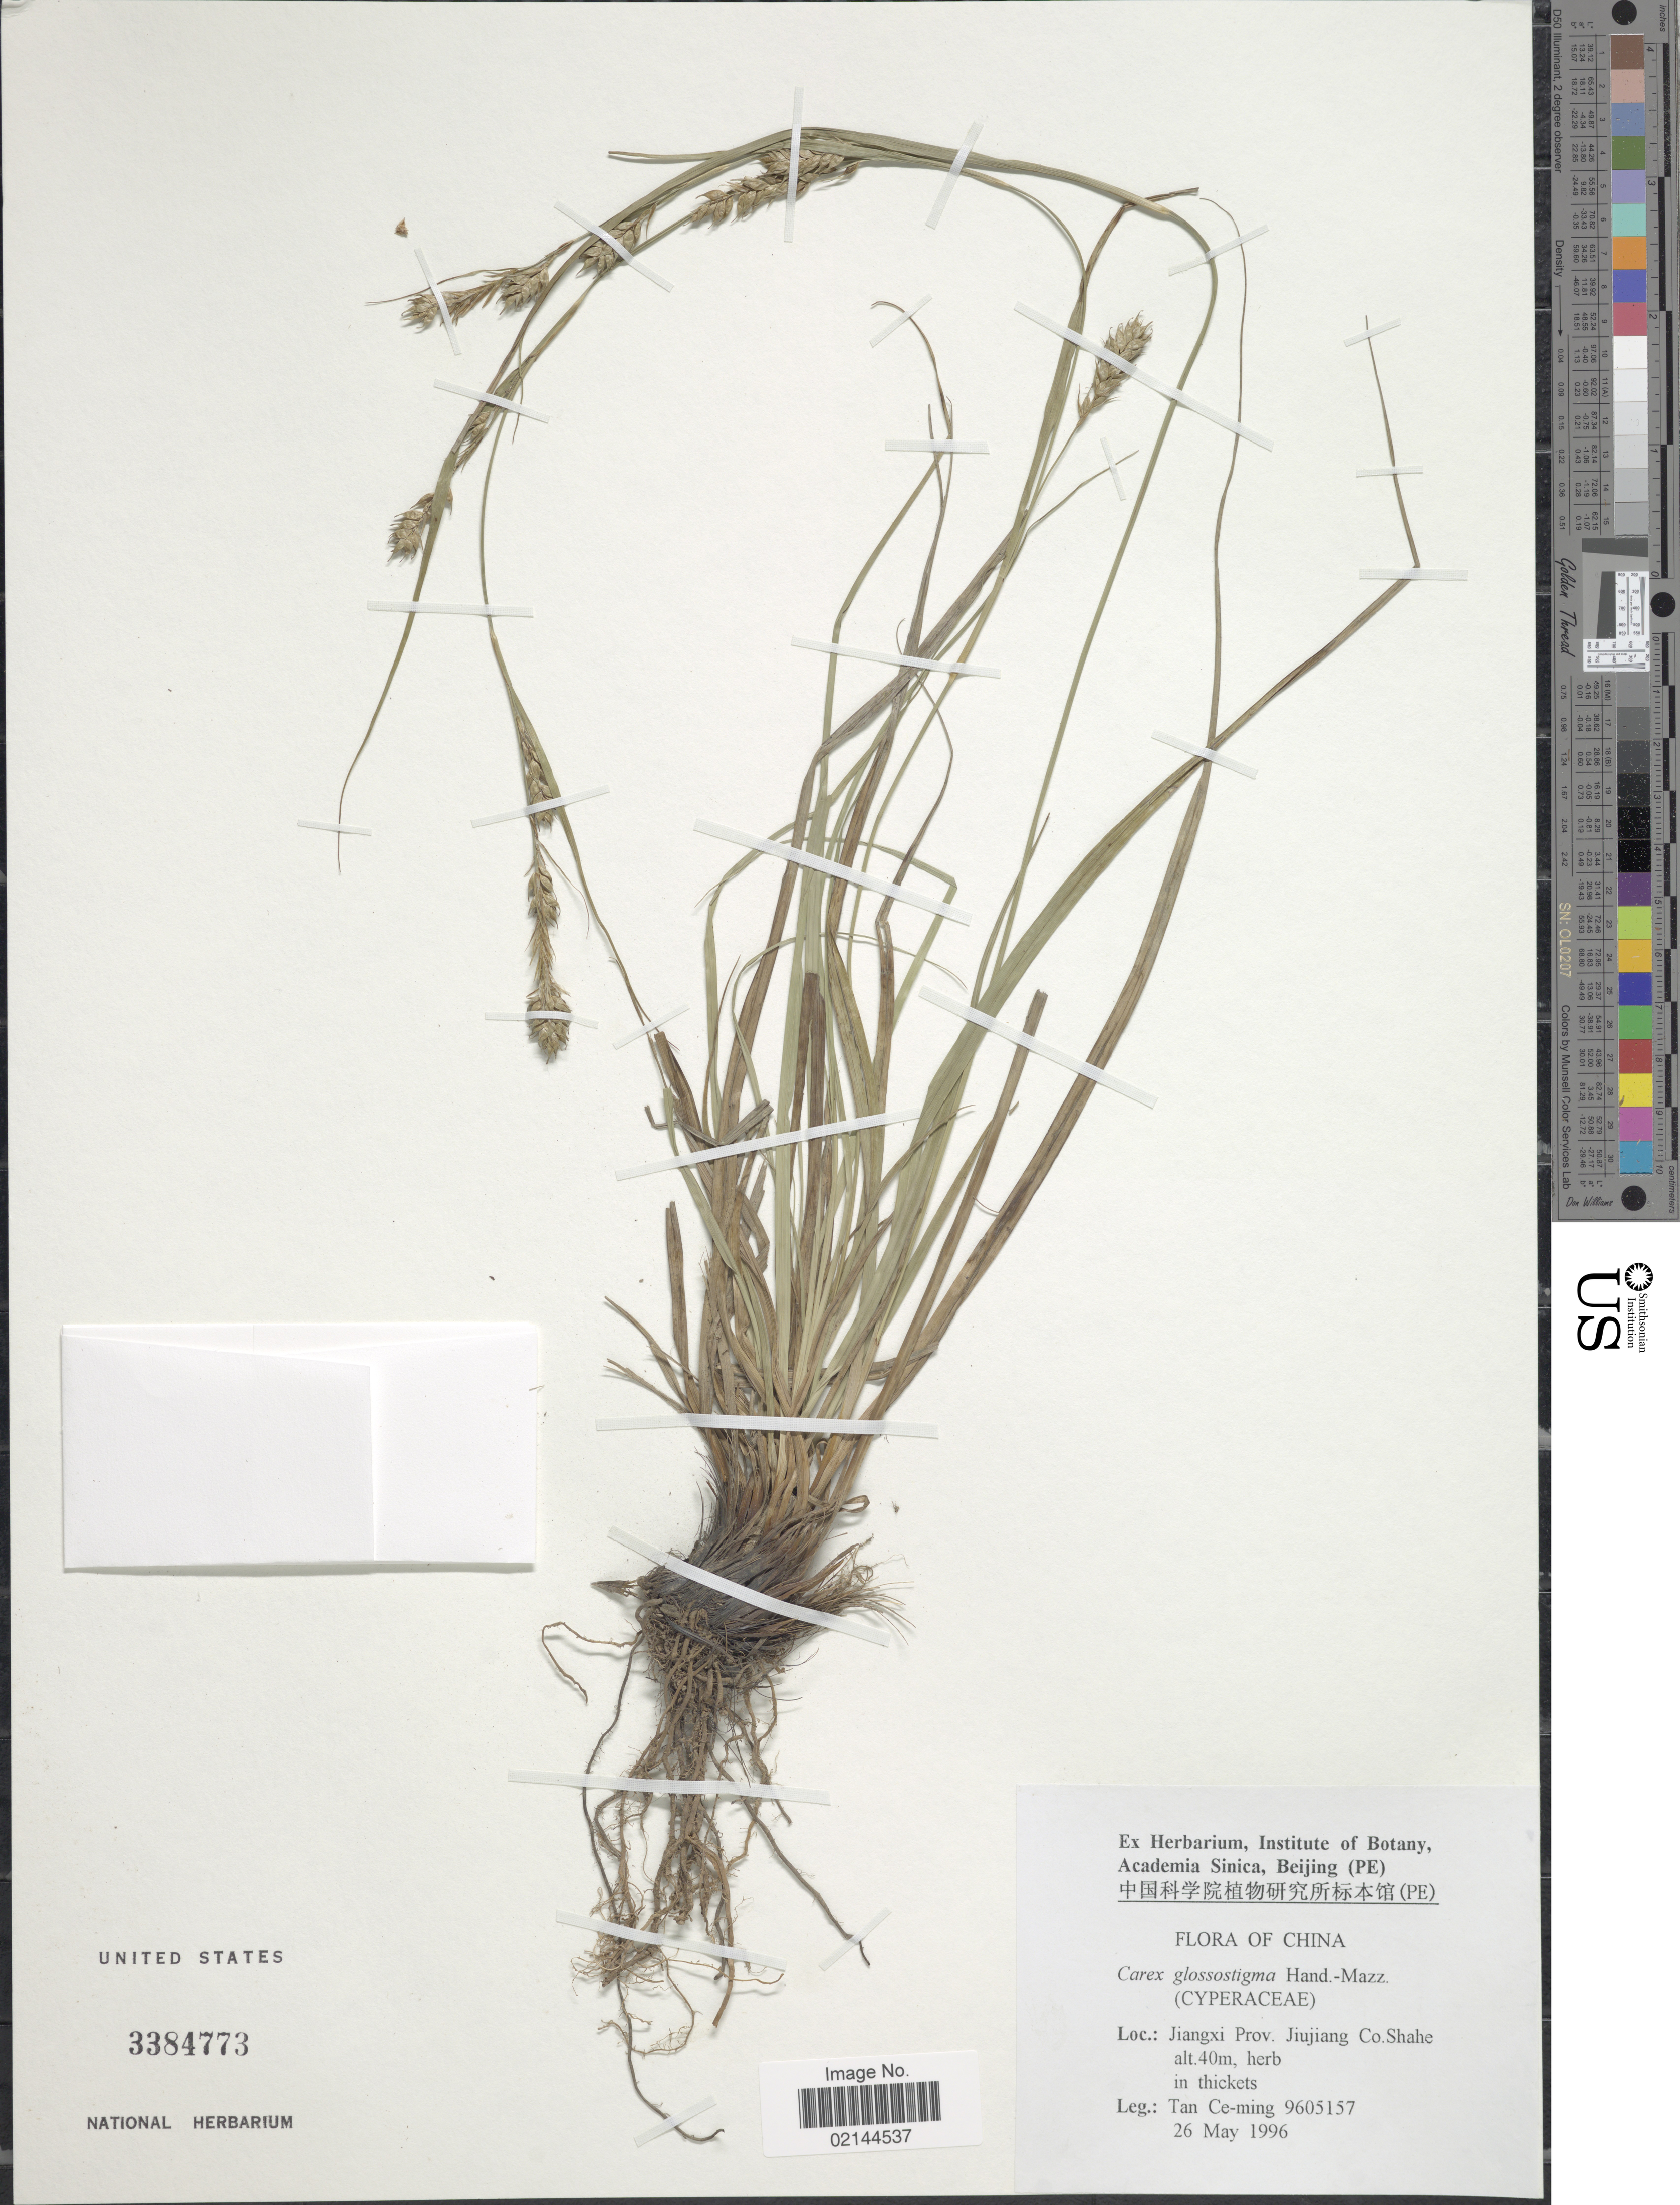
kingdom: Plantae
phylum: Tracheophyta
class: Liliopsida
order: Poales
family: Cyperaceae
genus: Carex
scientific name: Carex glossostigma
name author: Hand.-Mazz.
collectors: T. Ce-ming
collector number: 9605157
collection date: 1996-05-26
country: China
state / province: Jiangxi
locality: Jiujiang Co. Shahe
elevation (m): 40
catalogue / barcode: US 3384773